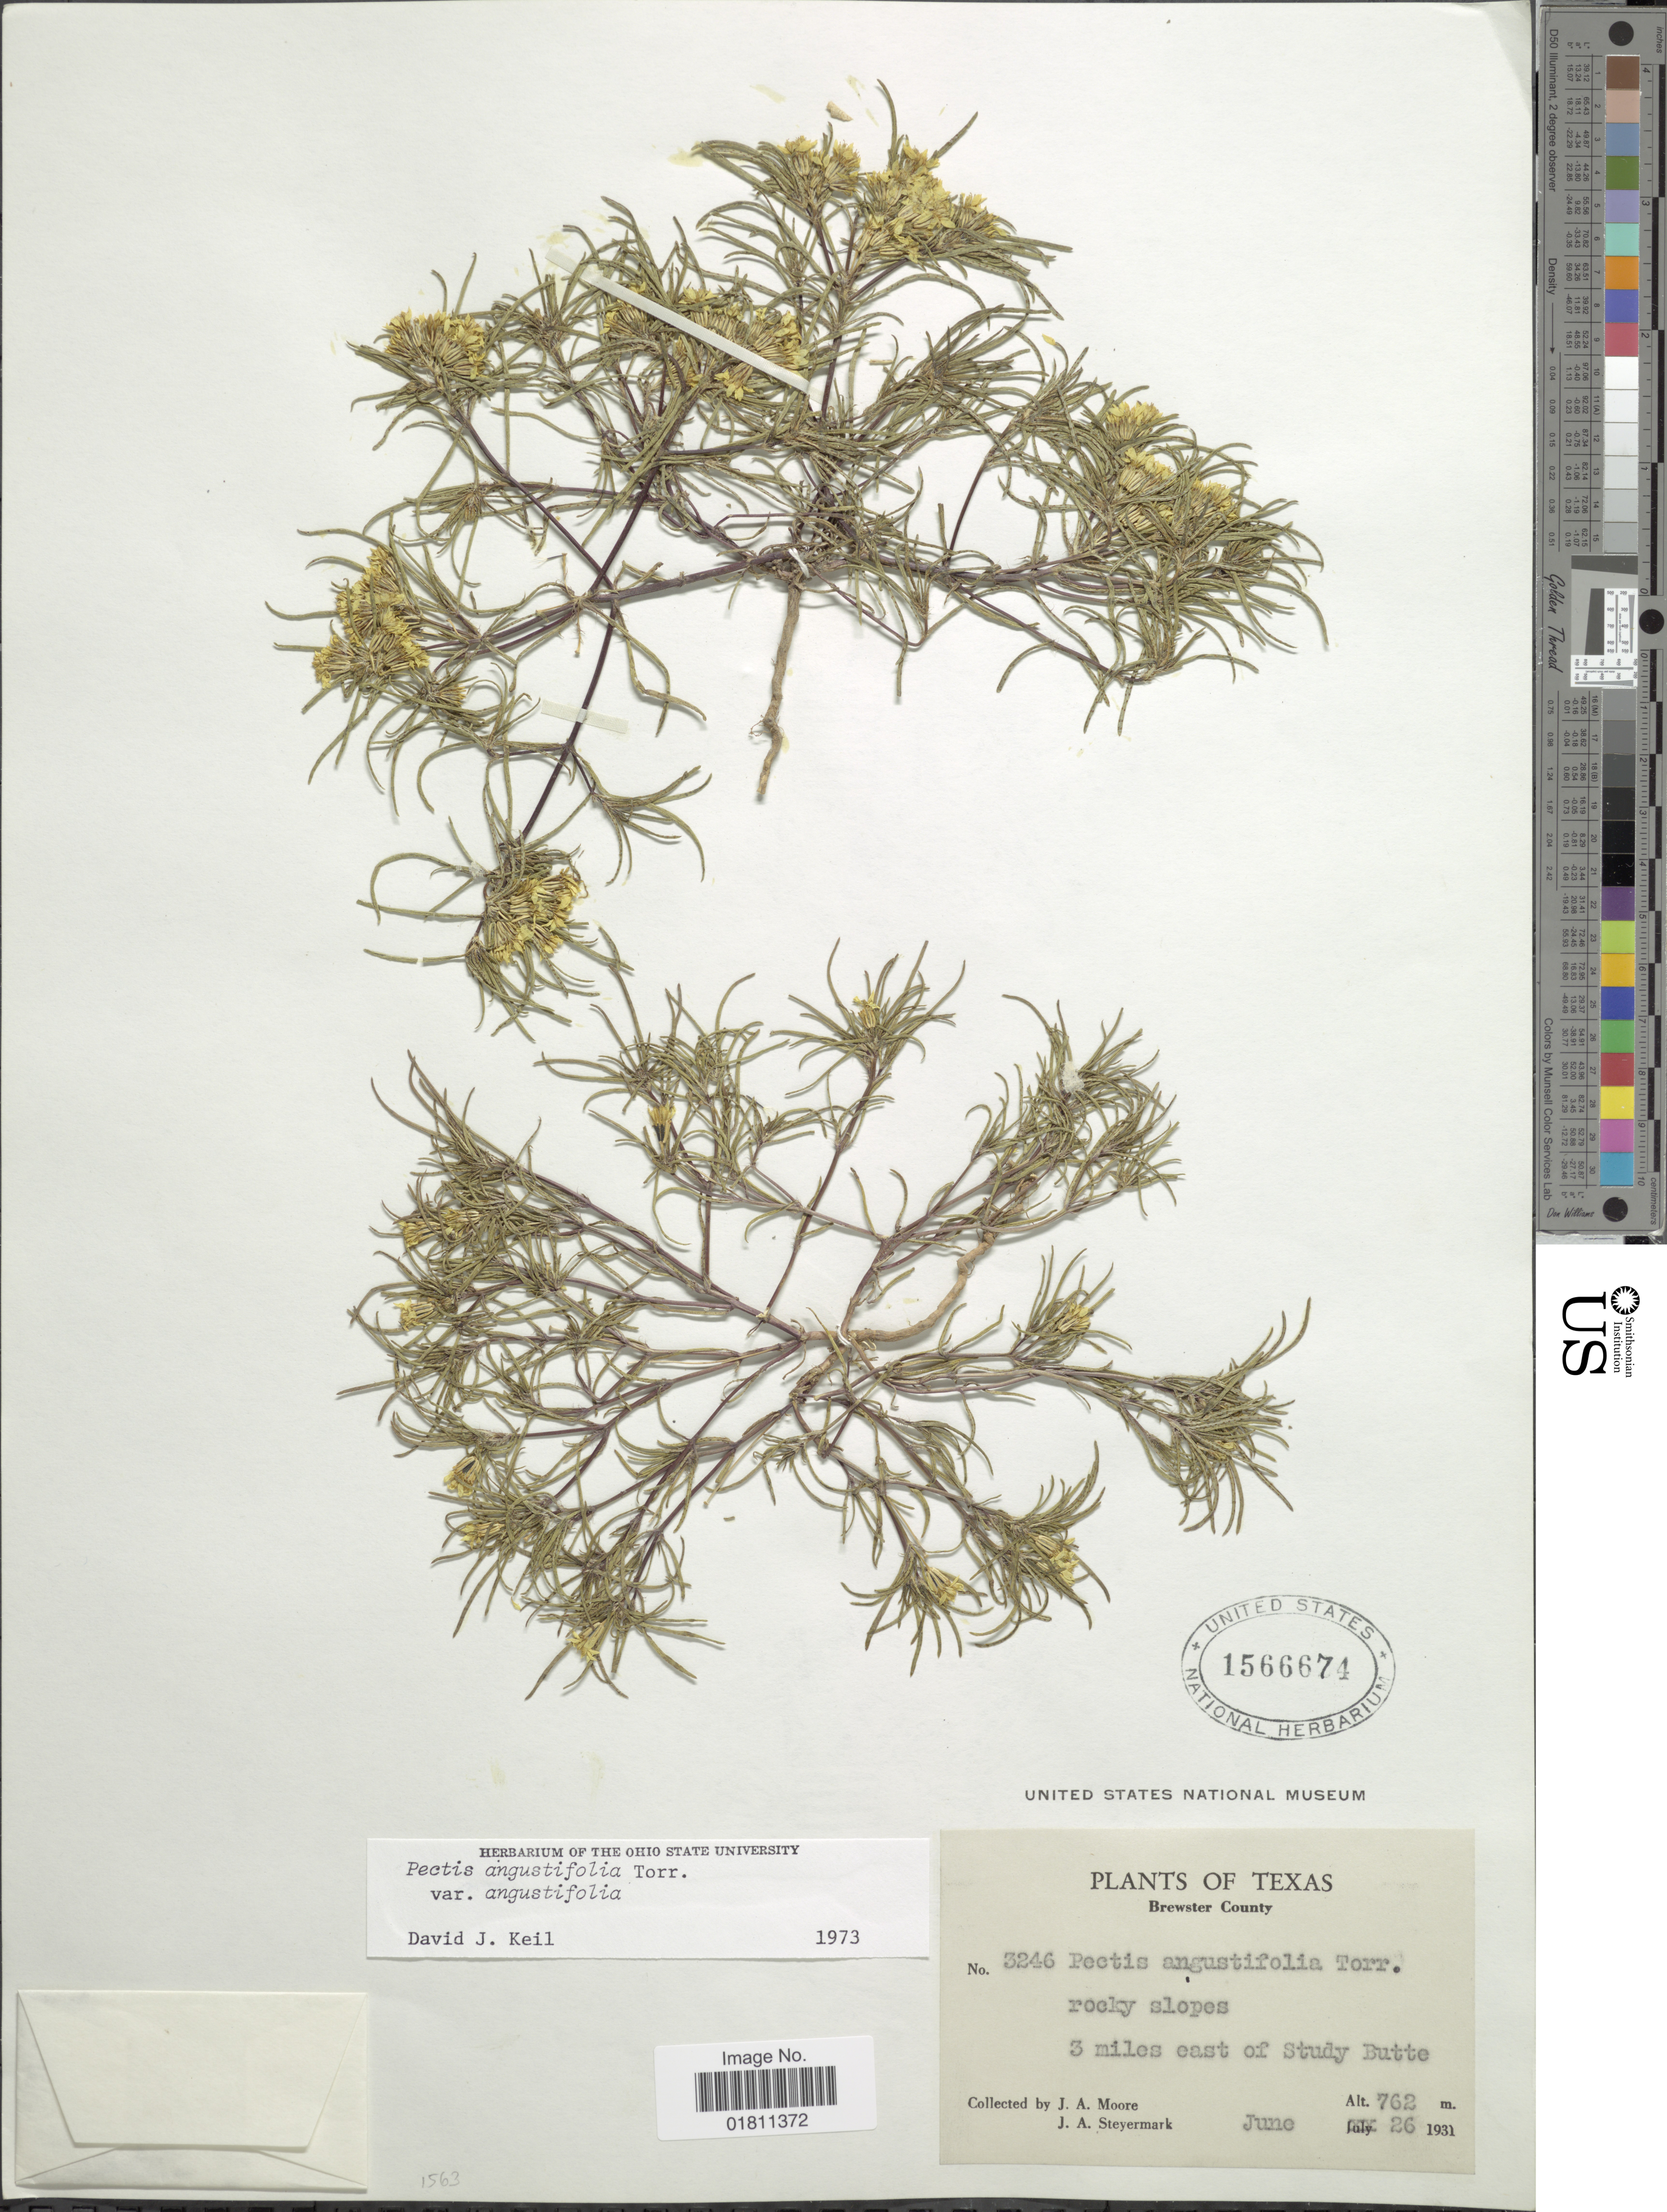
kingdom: Plantae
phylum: Tracheophyta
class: Magnoliopsida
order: Asterales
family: Asteraceae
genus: Pectis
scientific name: Pectis angustifolia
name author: Torr.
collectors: J. A. Moore & J. Steyermark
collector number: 3246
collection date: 1931-06-26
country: United States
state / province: Texas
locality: Texas, Brewsterm rocky slopes. 3 miles east of Study Butte.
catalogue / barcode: US 1566674